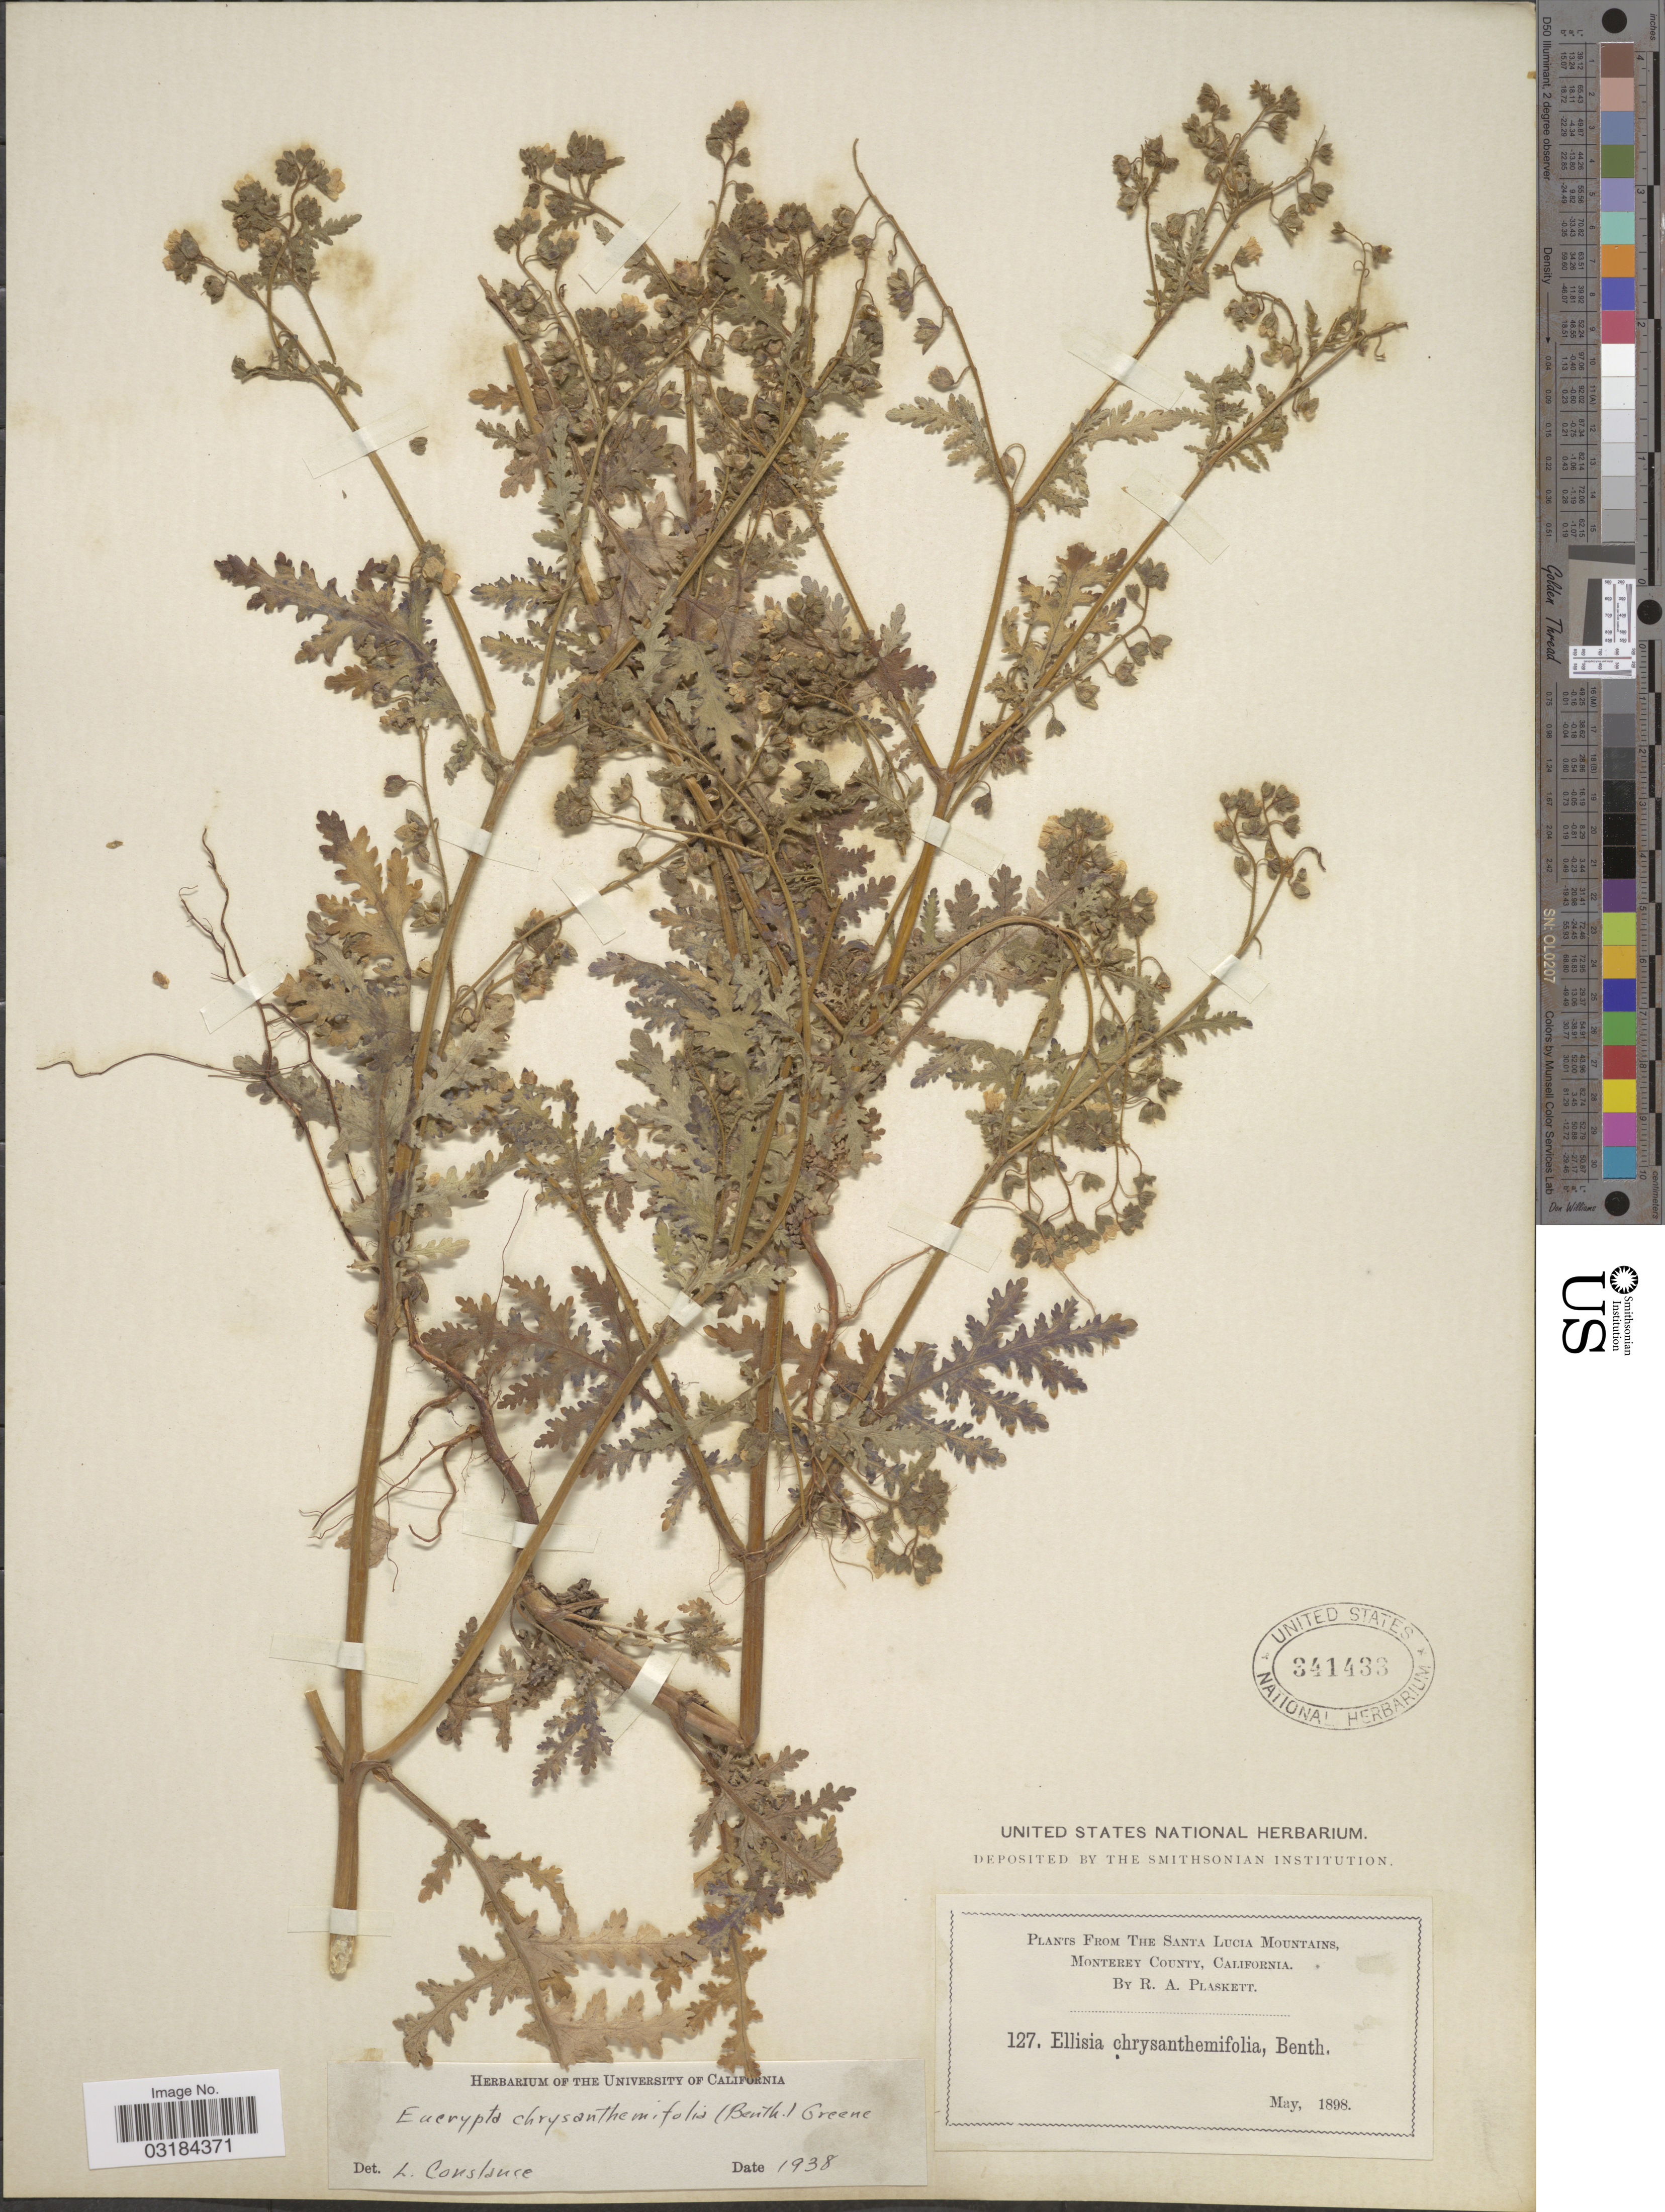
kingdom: Plantae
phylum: Tracheophyta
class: Magnoliopsida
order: Boraginales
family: Hydrophyllaceae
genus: Eucrypta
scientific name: Eucrypta chrysanthemifolia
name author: (Benth.) Greene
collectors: R. Plaskett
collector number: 127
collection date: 1898-05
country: United States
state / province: California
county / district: Monterey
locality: The Santa Lucia Mountains, Monterey County.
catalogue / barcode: US 341433